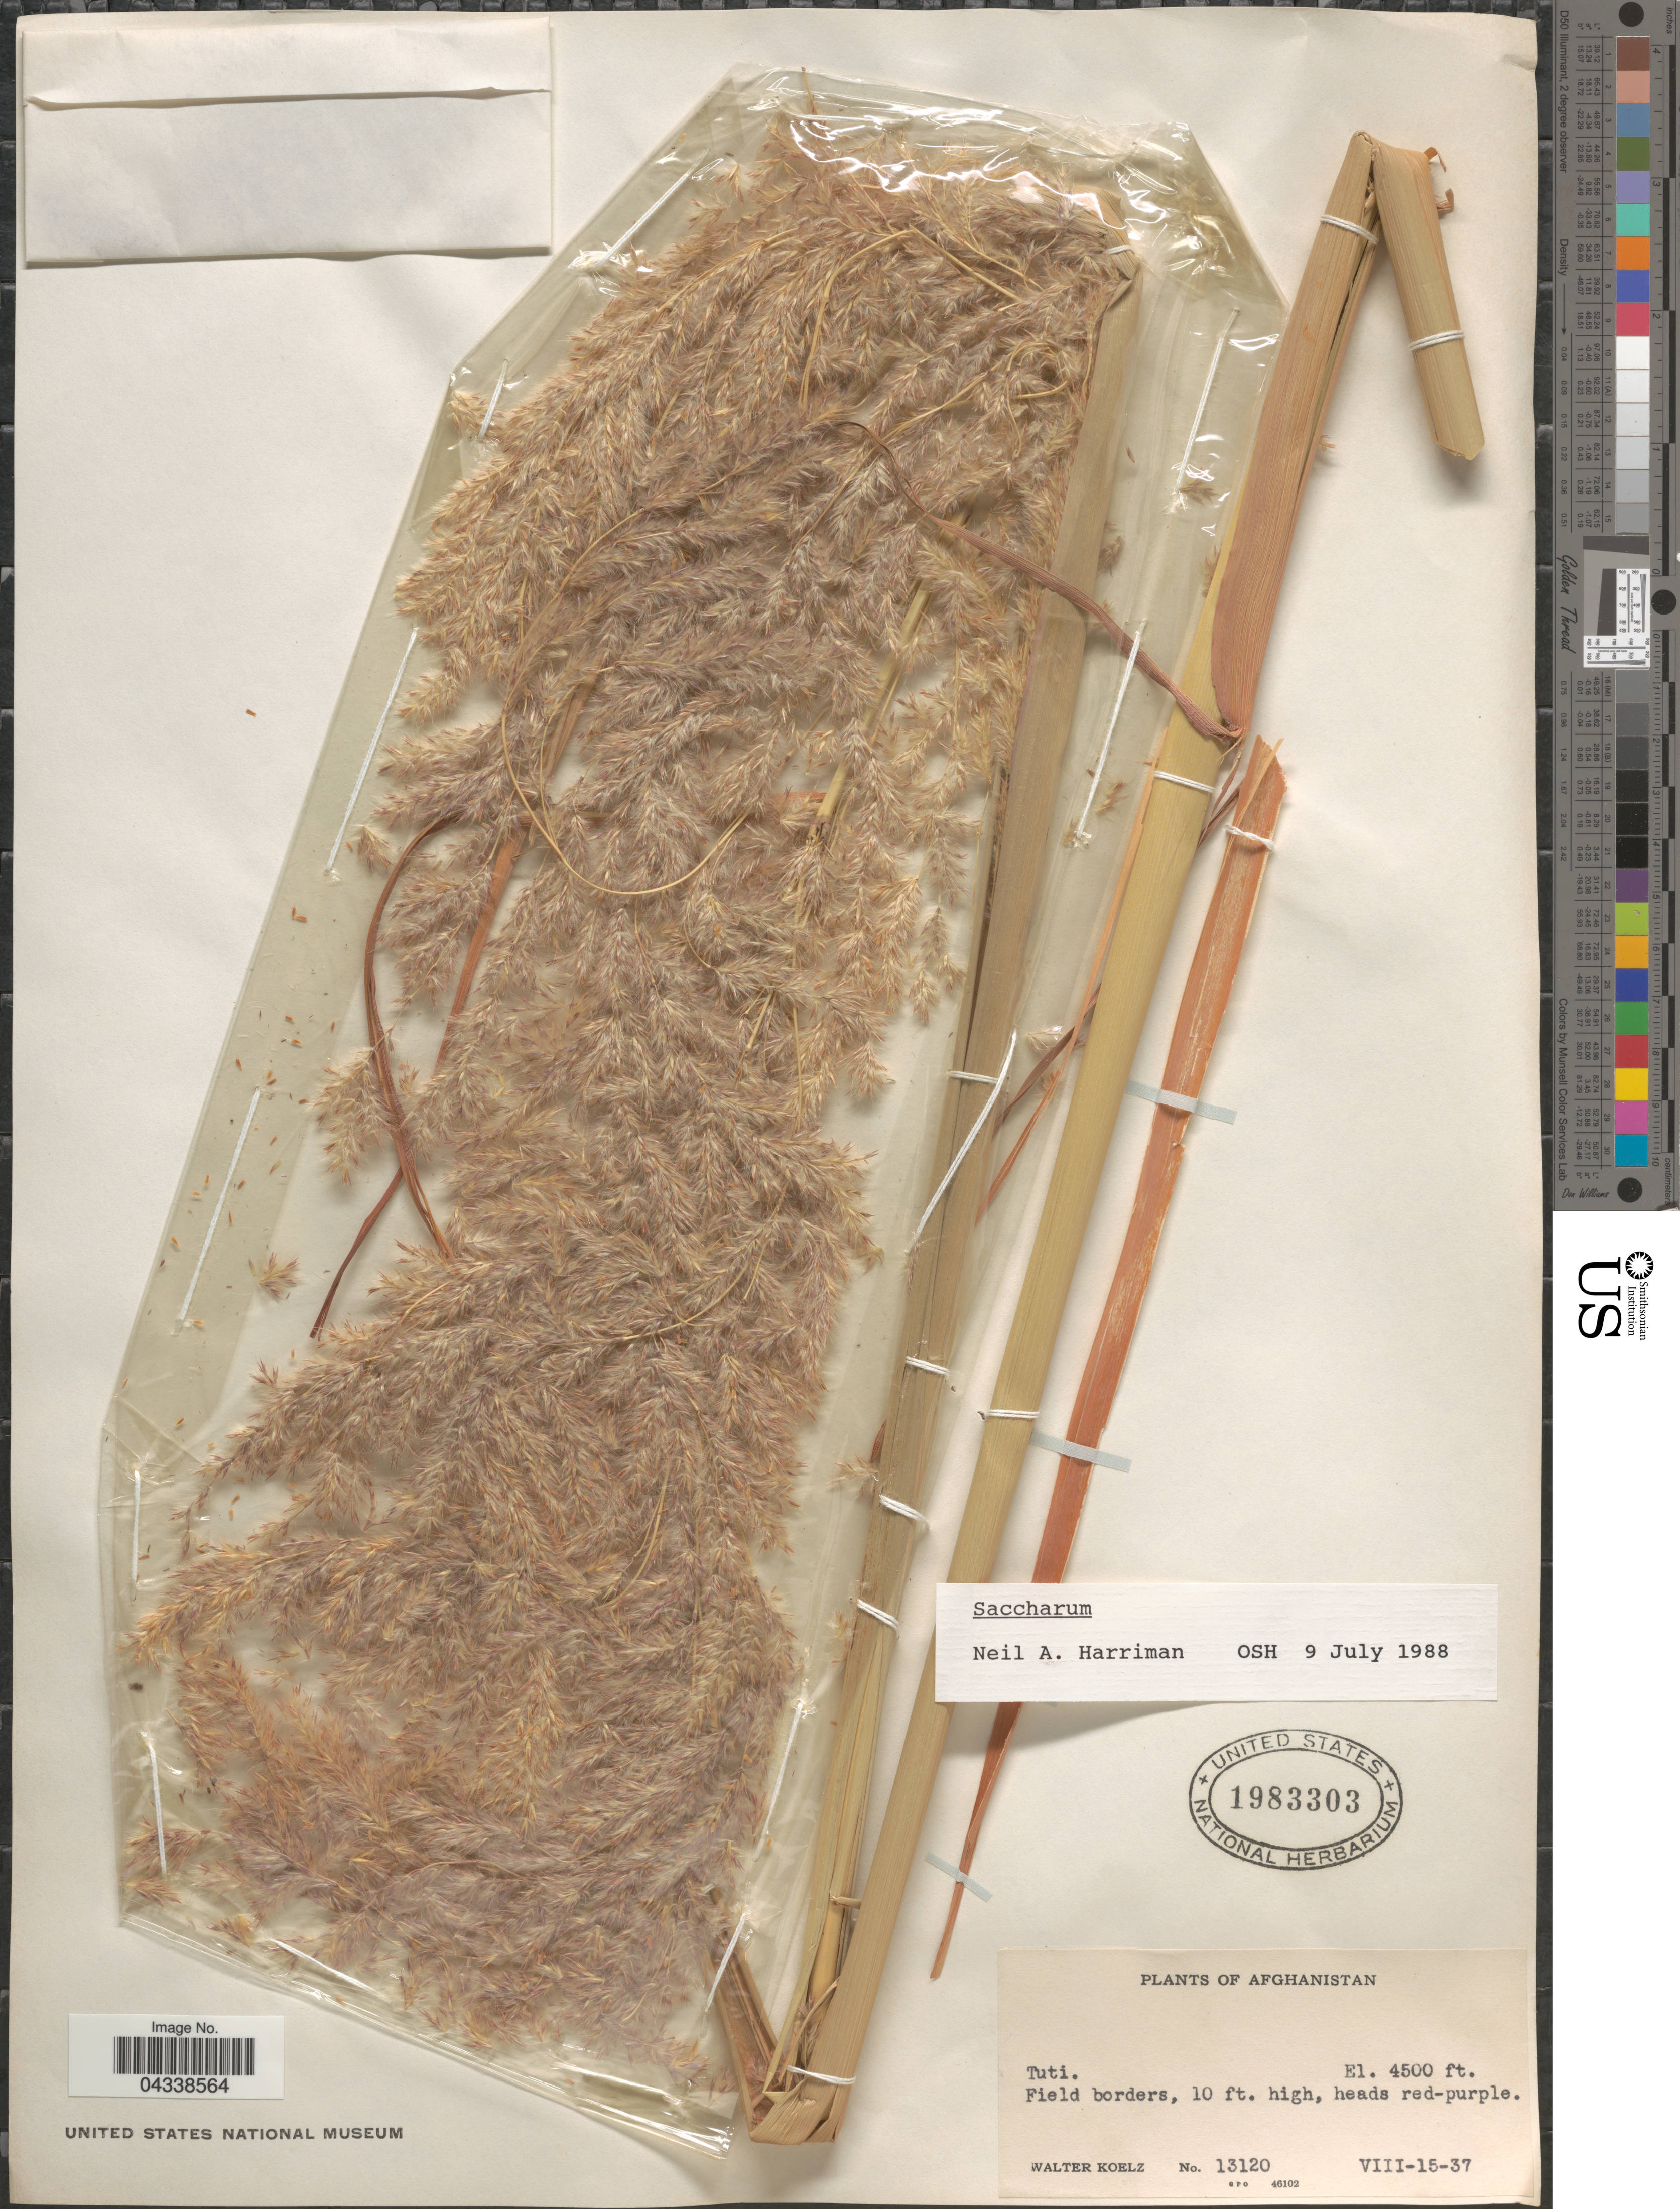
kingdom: Plantae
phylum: Tracheophyta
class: Liliopsida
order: Poales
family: Poaceae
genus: Saccharum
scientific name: Saccharum sp.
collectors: W. N. Koelz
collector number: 13120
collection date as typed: Transcribed d/m/y: 15/8/37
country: Afghanistan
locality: Tuti.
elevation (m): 1372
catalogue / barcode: US 1983303